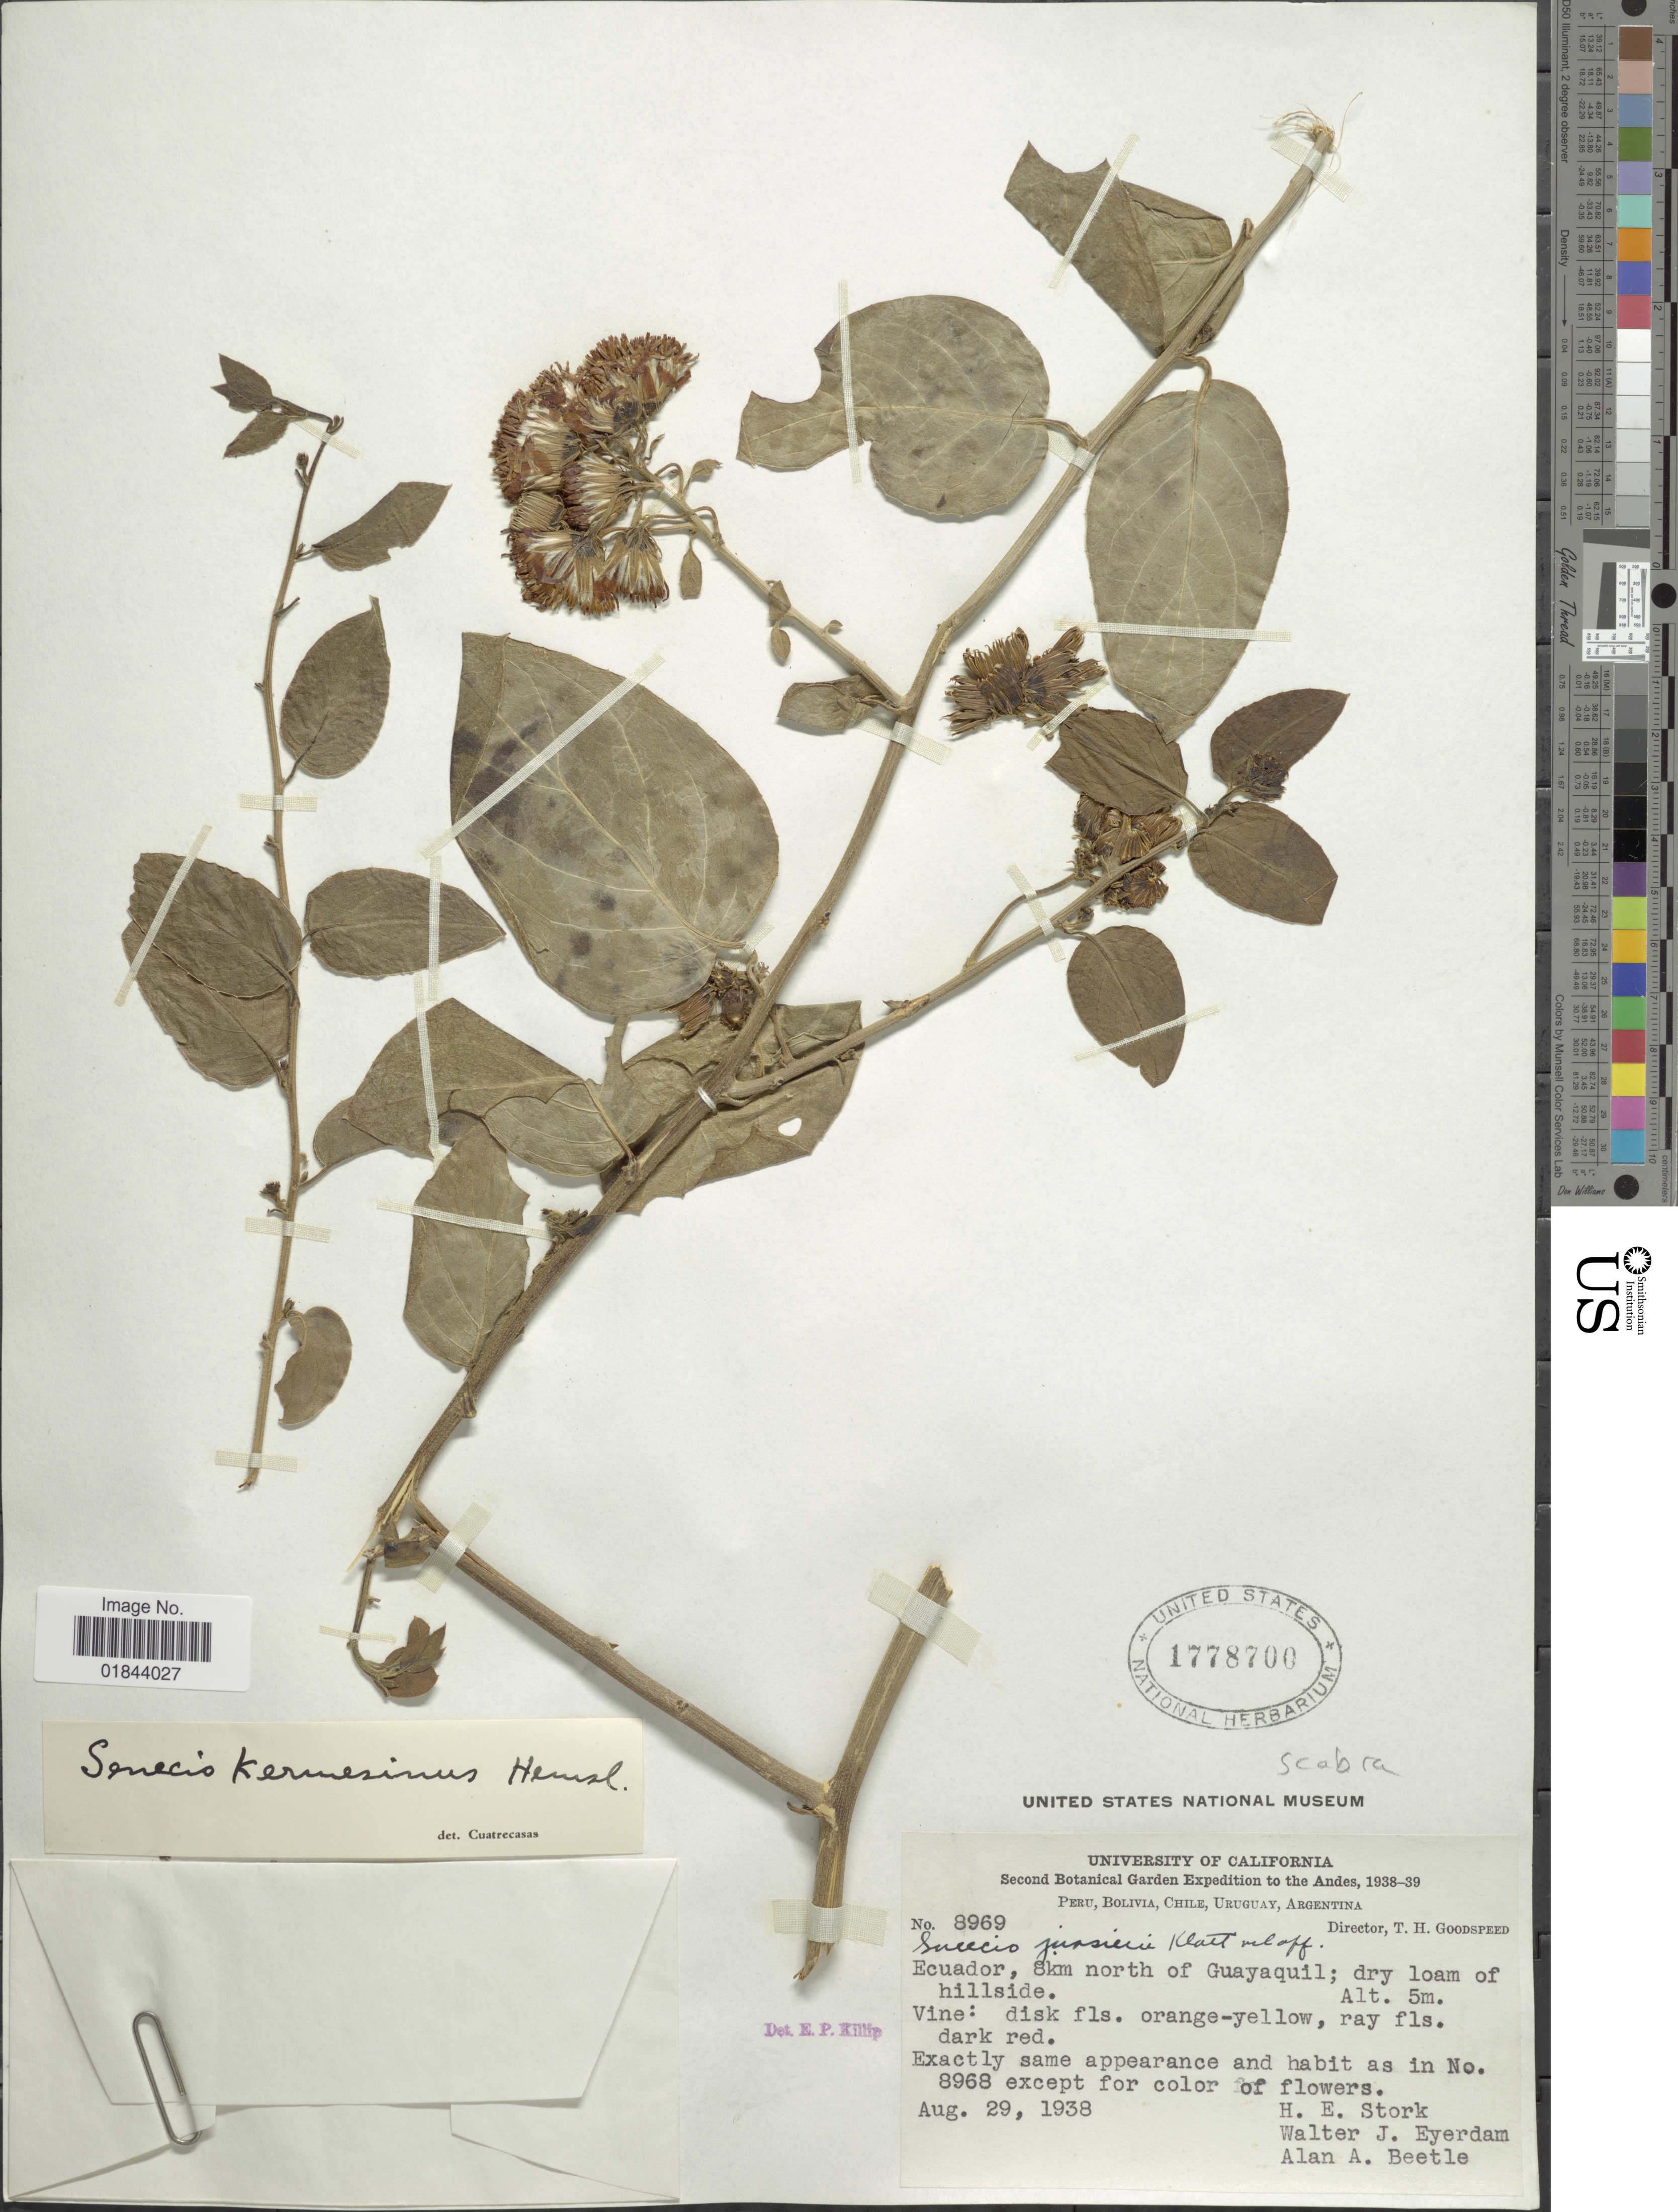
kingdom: Plantae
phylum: Tracheophyta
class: Magnoliopsida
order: Asterales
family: Asteraceae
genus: Pseudogynoxys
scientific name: Pseudogynoxys scabra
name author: (Benth.) Cuatrec.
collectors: H. E. Stork, W. J. Eyerdam & A. A. Beetle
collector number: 8969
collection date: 1938-08-29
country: Ecuador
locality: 8km north of Guayaquil; dry loam of hiilside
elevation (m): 5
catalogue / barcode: US 1778700